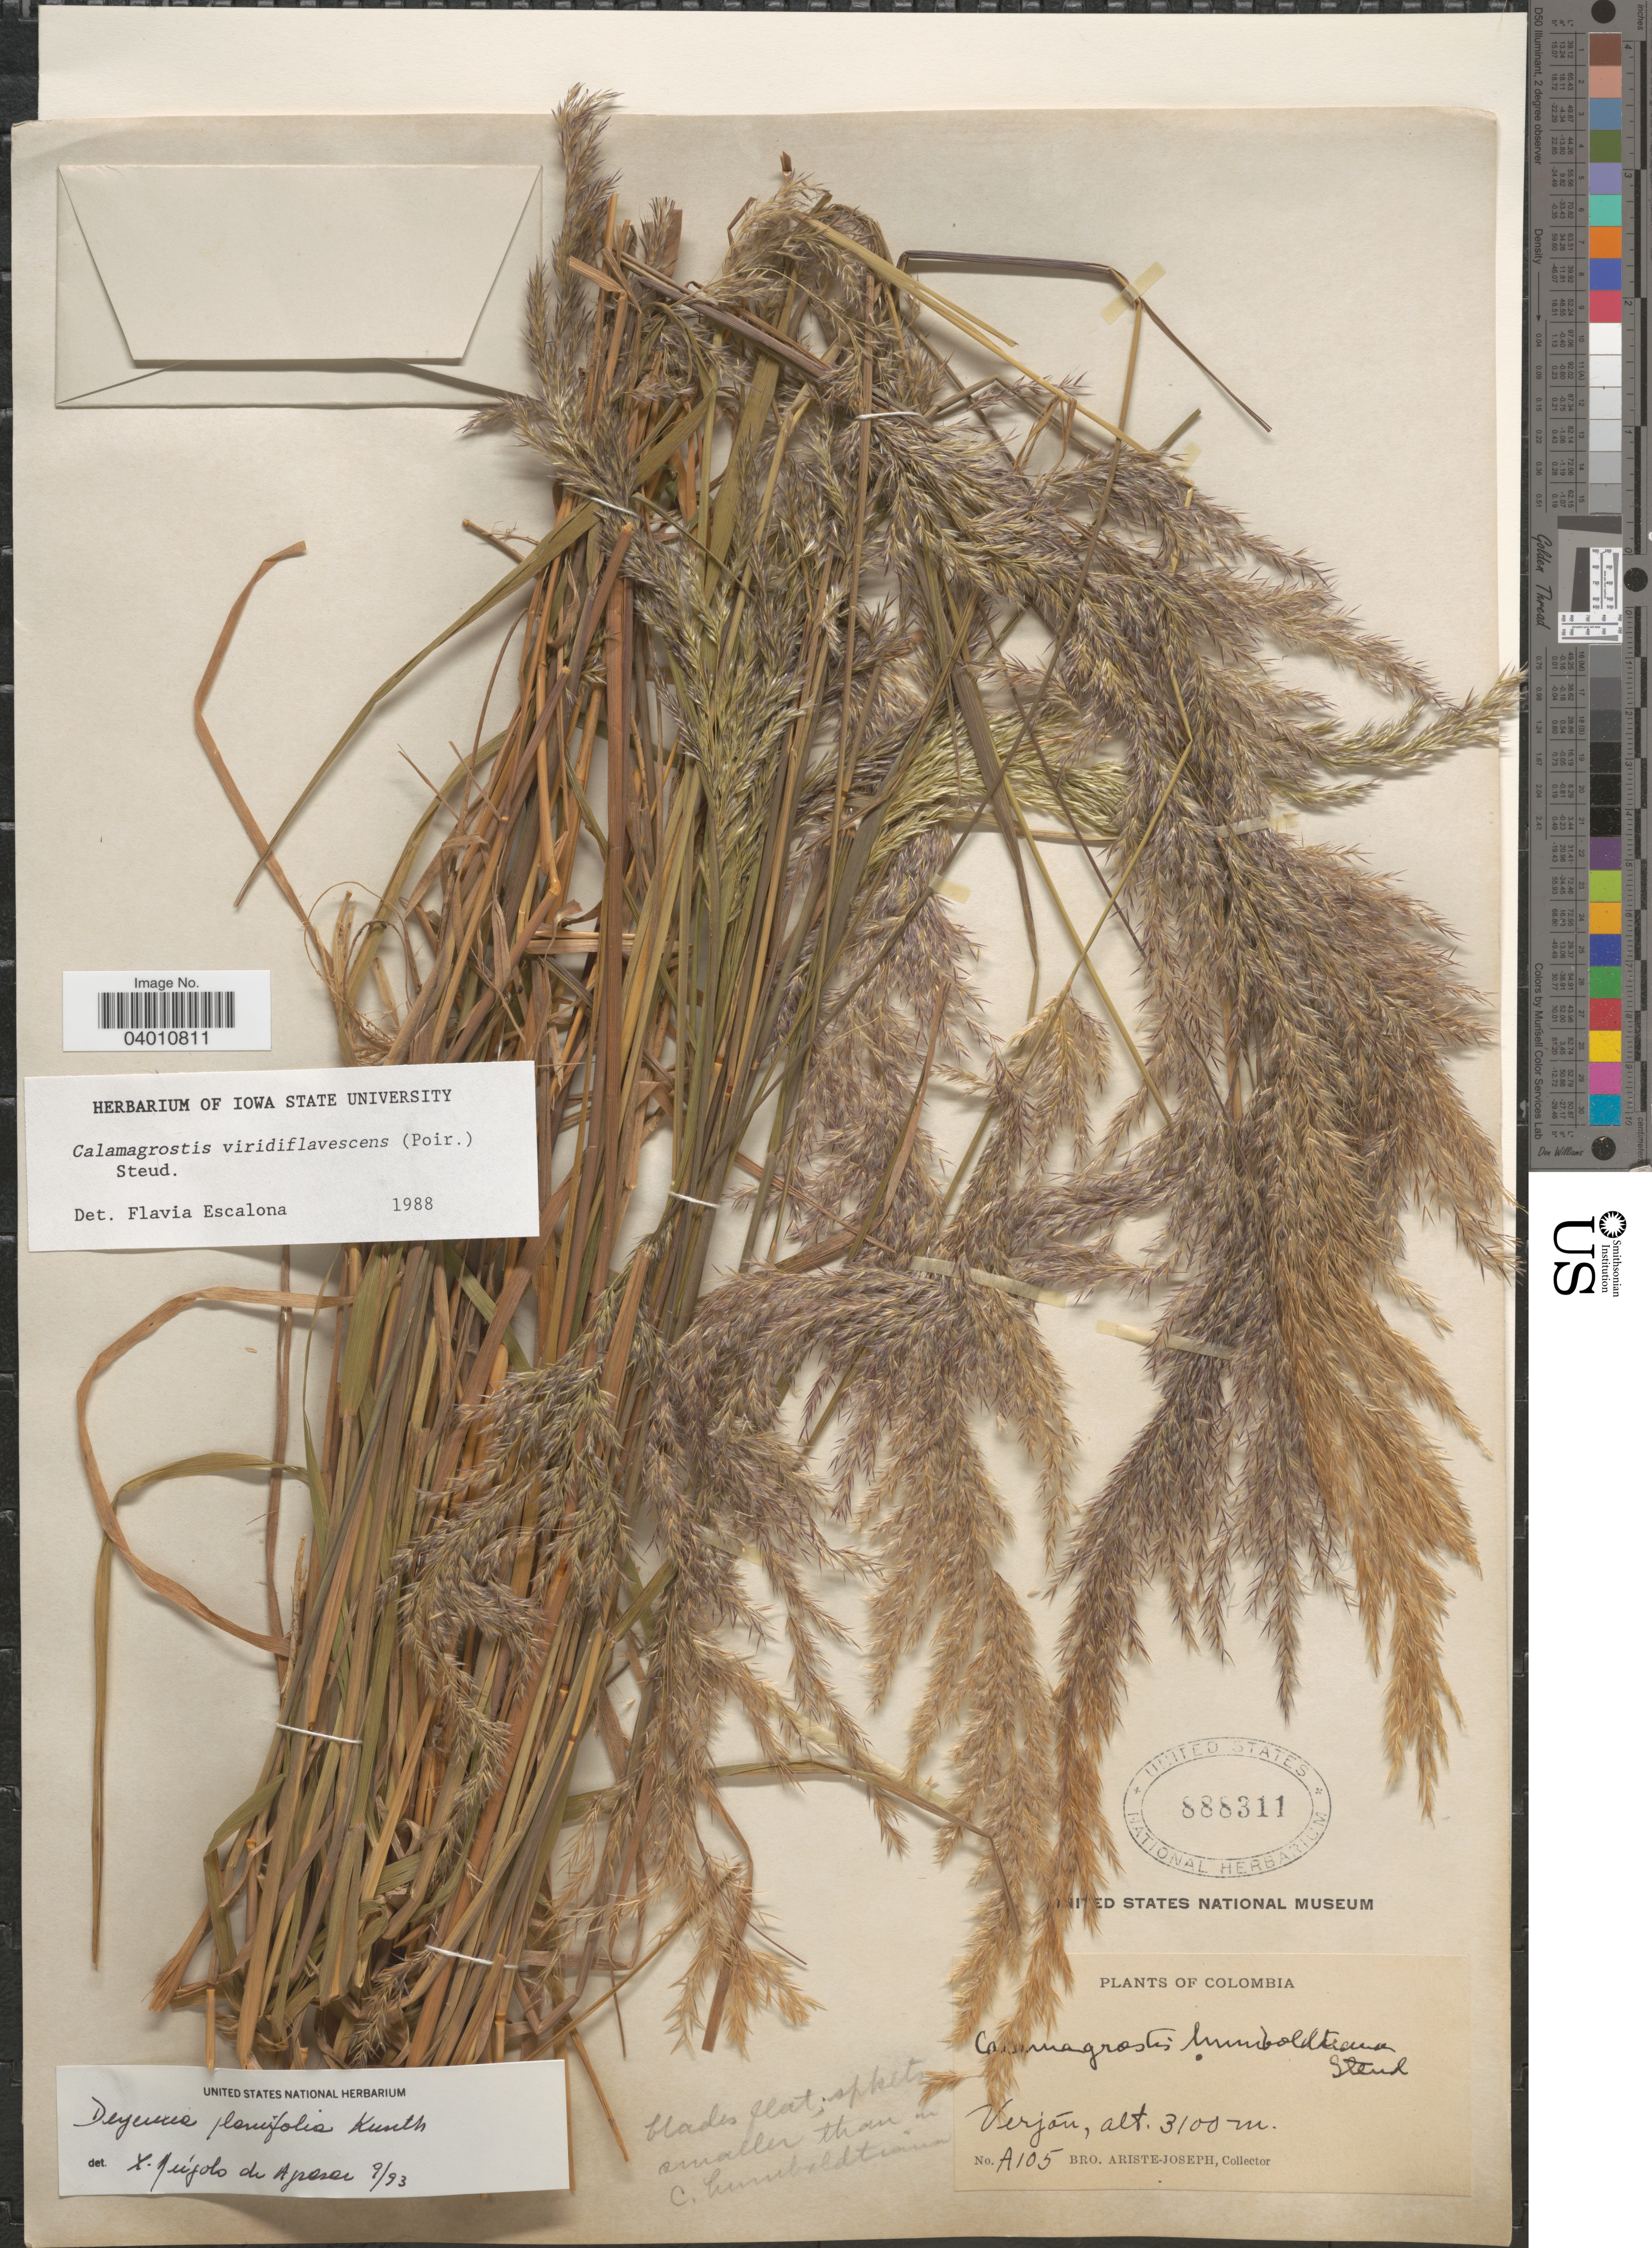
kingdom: Plantae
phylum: Tracheophyta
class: Liliopsida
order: Poales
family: Poaceae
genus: Peyritschia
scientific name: Peyritschia planifolia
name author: (Kunth) P.M. Peterson et al.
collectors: Bro. Ariste-Joseph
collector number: A105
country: Colombia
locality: Verján.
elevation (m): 3100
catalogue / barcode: US 888311